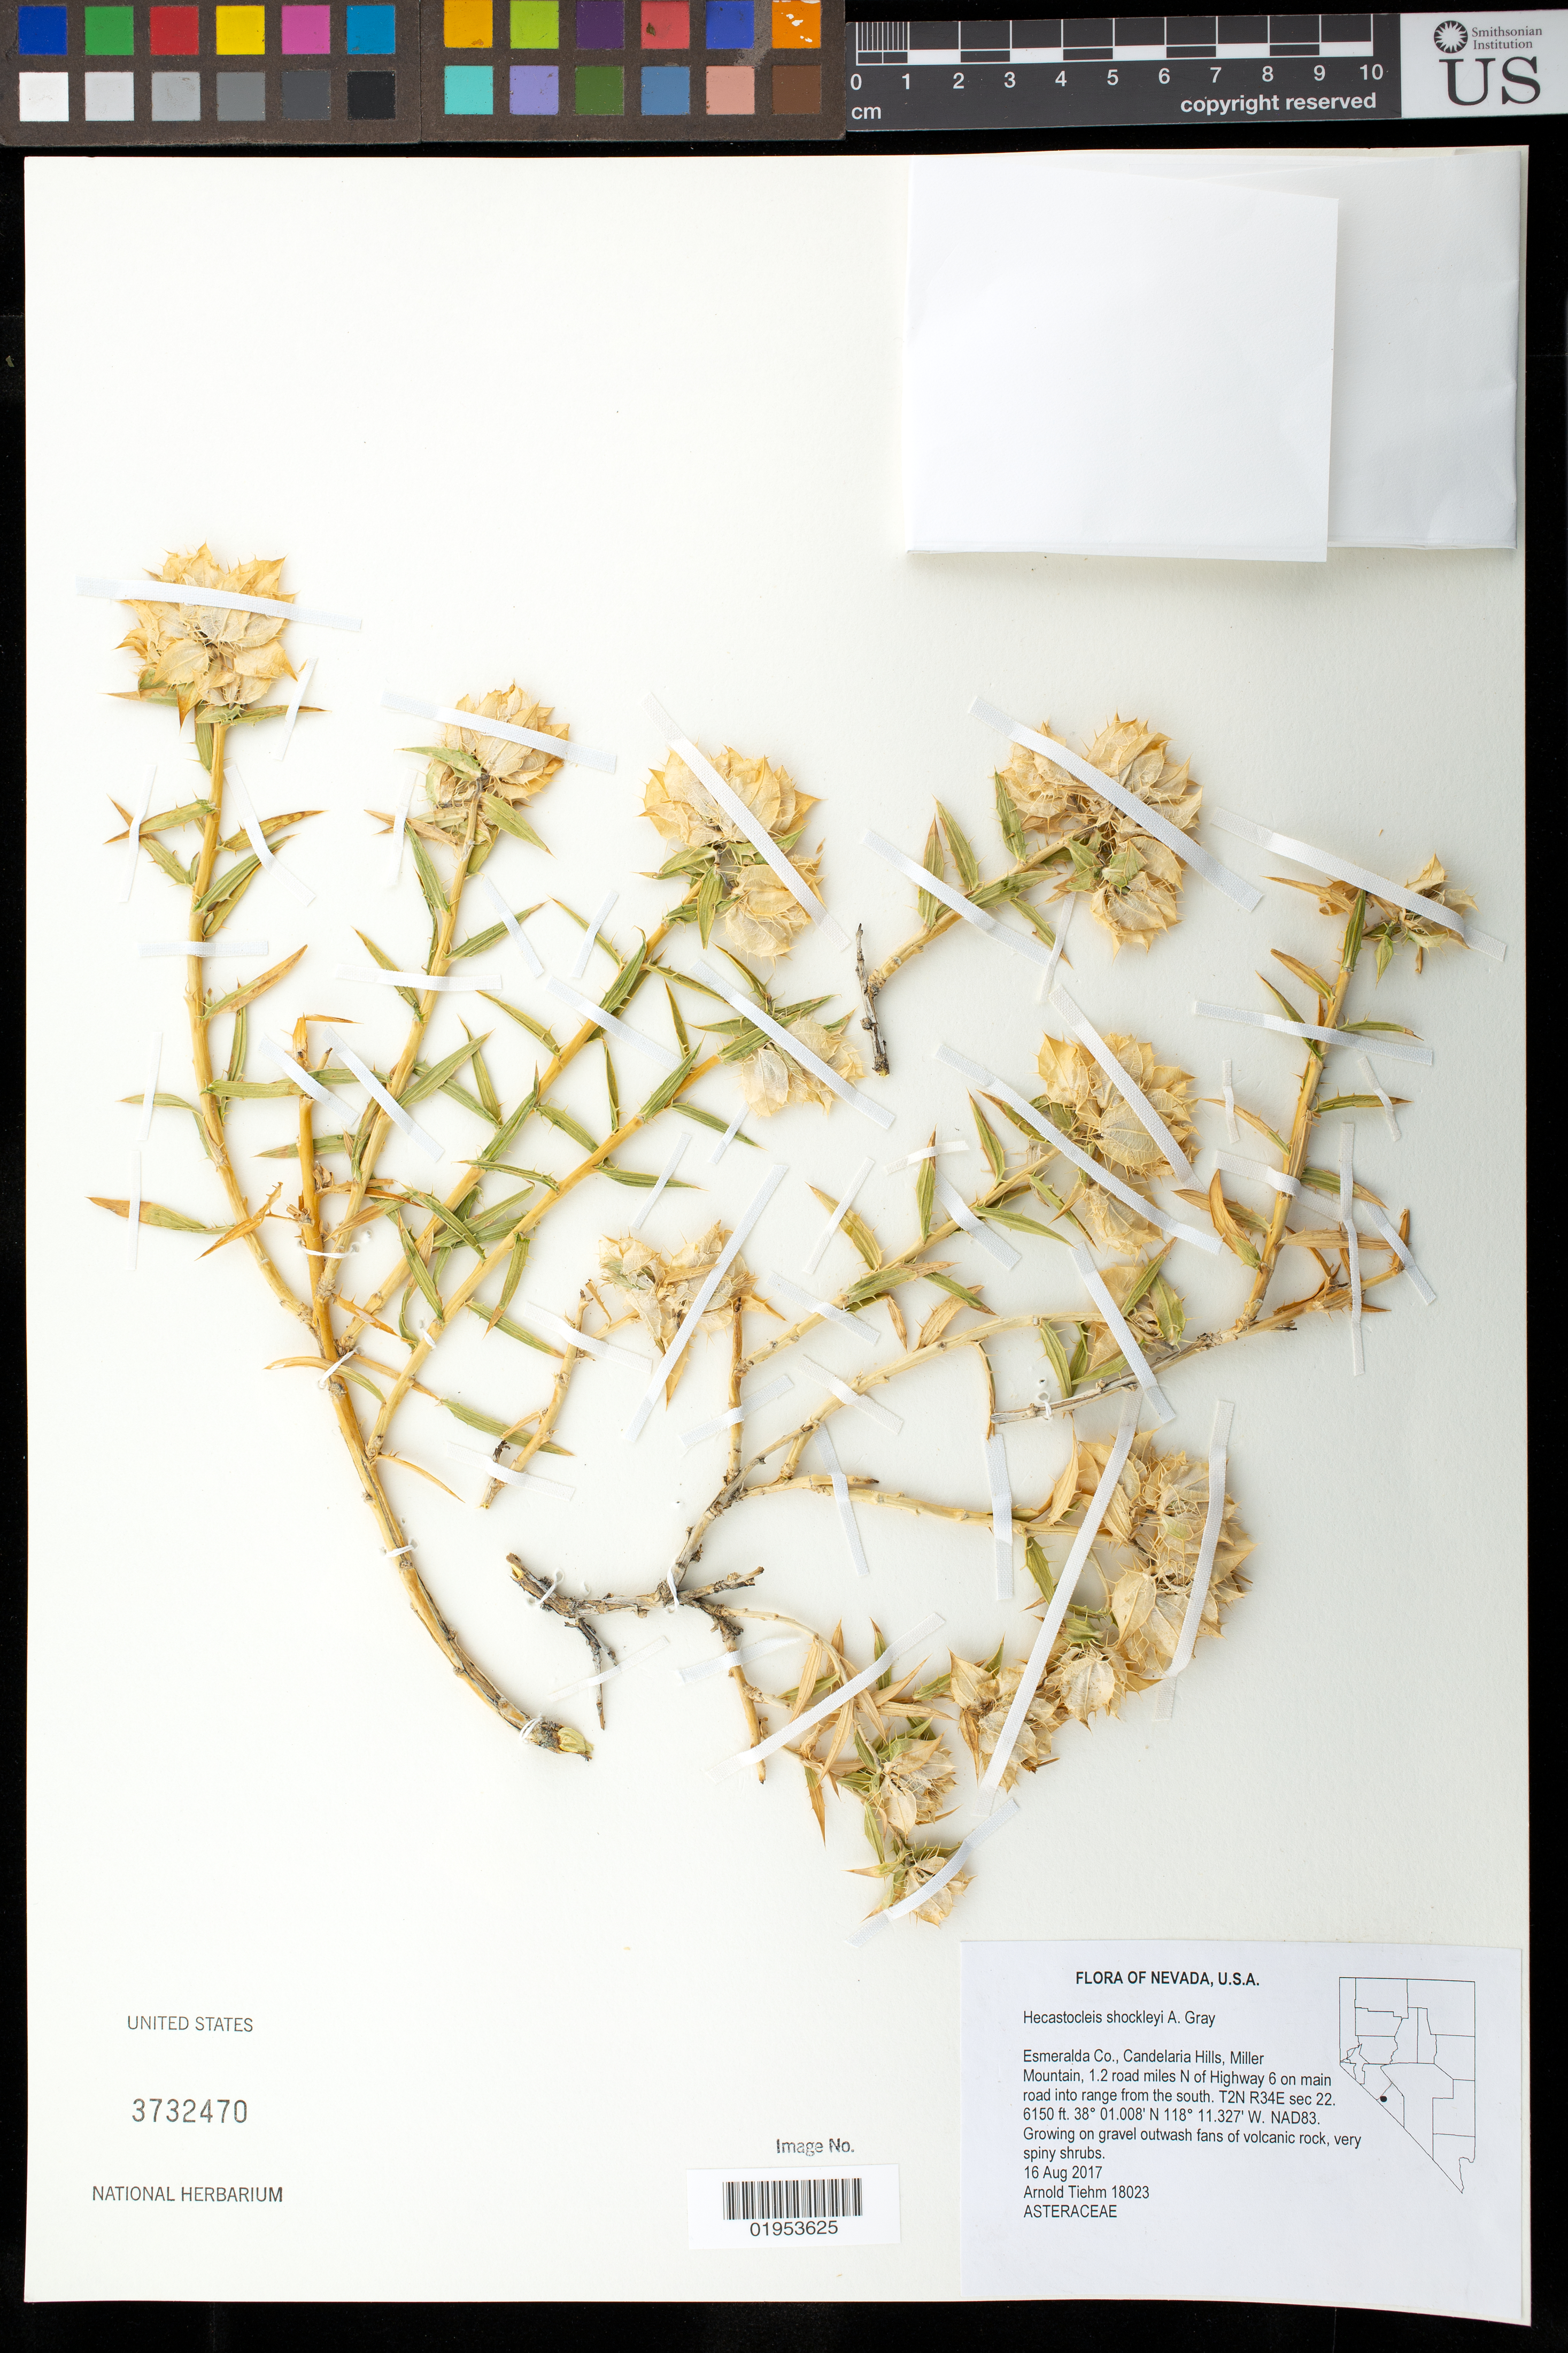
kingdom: Plantae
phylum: Tracheophyta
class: Magnoliopsida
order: Asterales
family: Asteraceae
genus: Hecastocleis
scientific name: Hecastocleis shockleyi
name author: A. Gray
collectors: A. Tiehm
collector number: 18023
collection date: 2017-08-16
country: United States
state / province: Nevada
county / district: Esmeralda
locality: Candelaria Hills, Miller Mtn., 1.2 road miles N of Highway 6 on main road into range from the south.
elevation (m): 1875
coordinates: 38 01.008 N, 118 11.327 W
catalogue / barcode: US 3732470